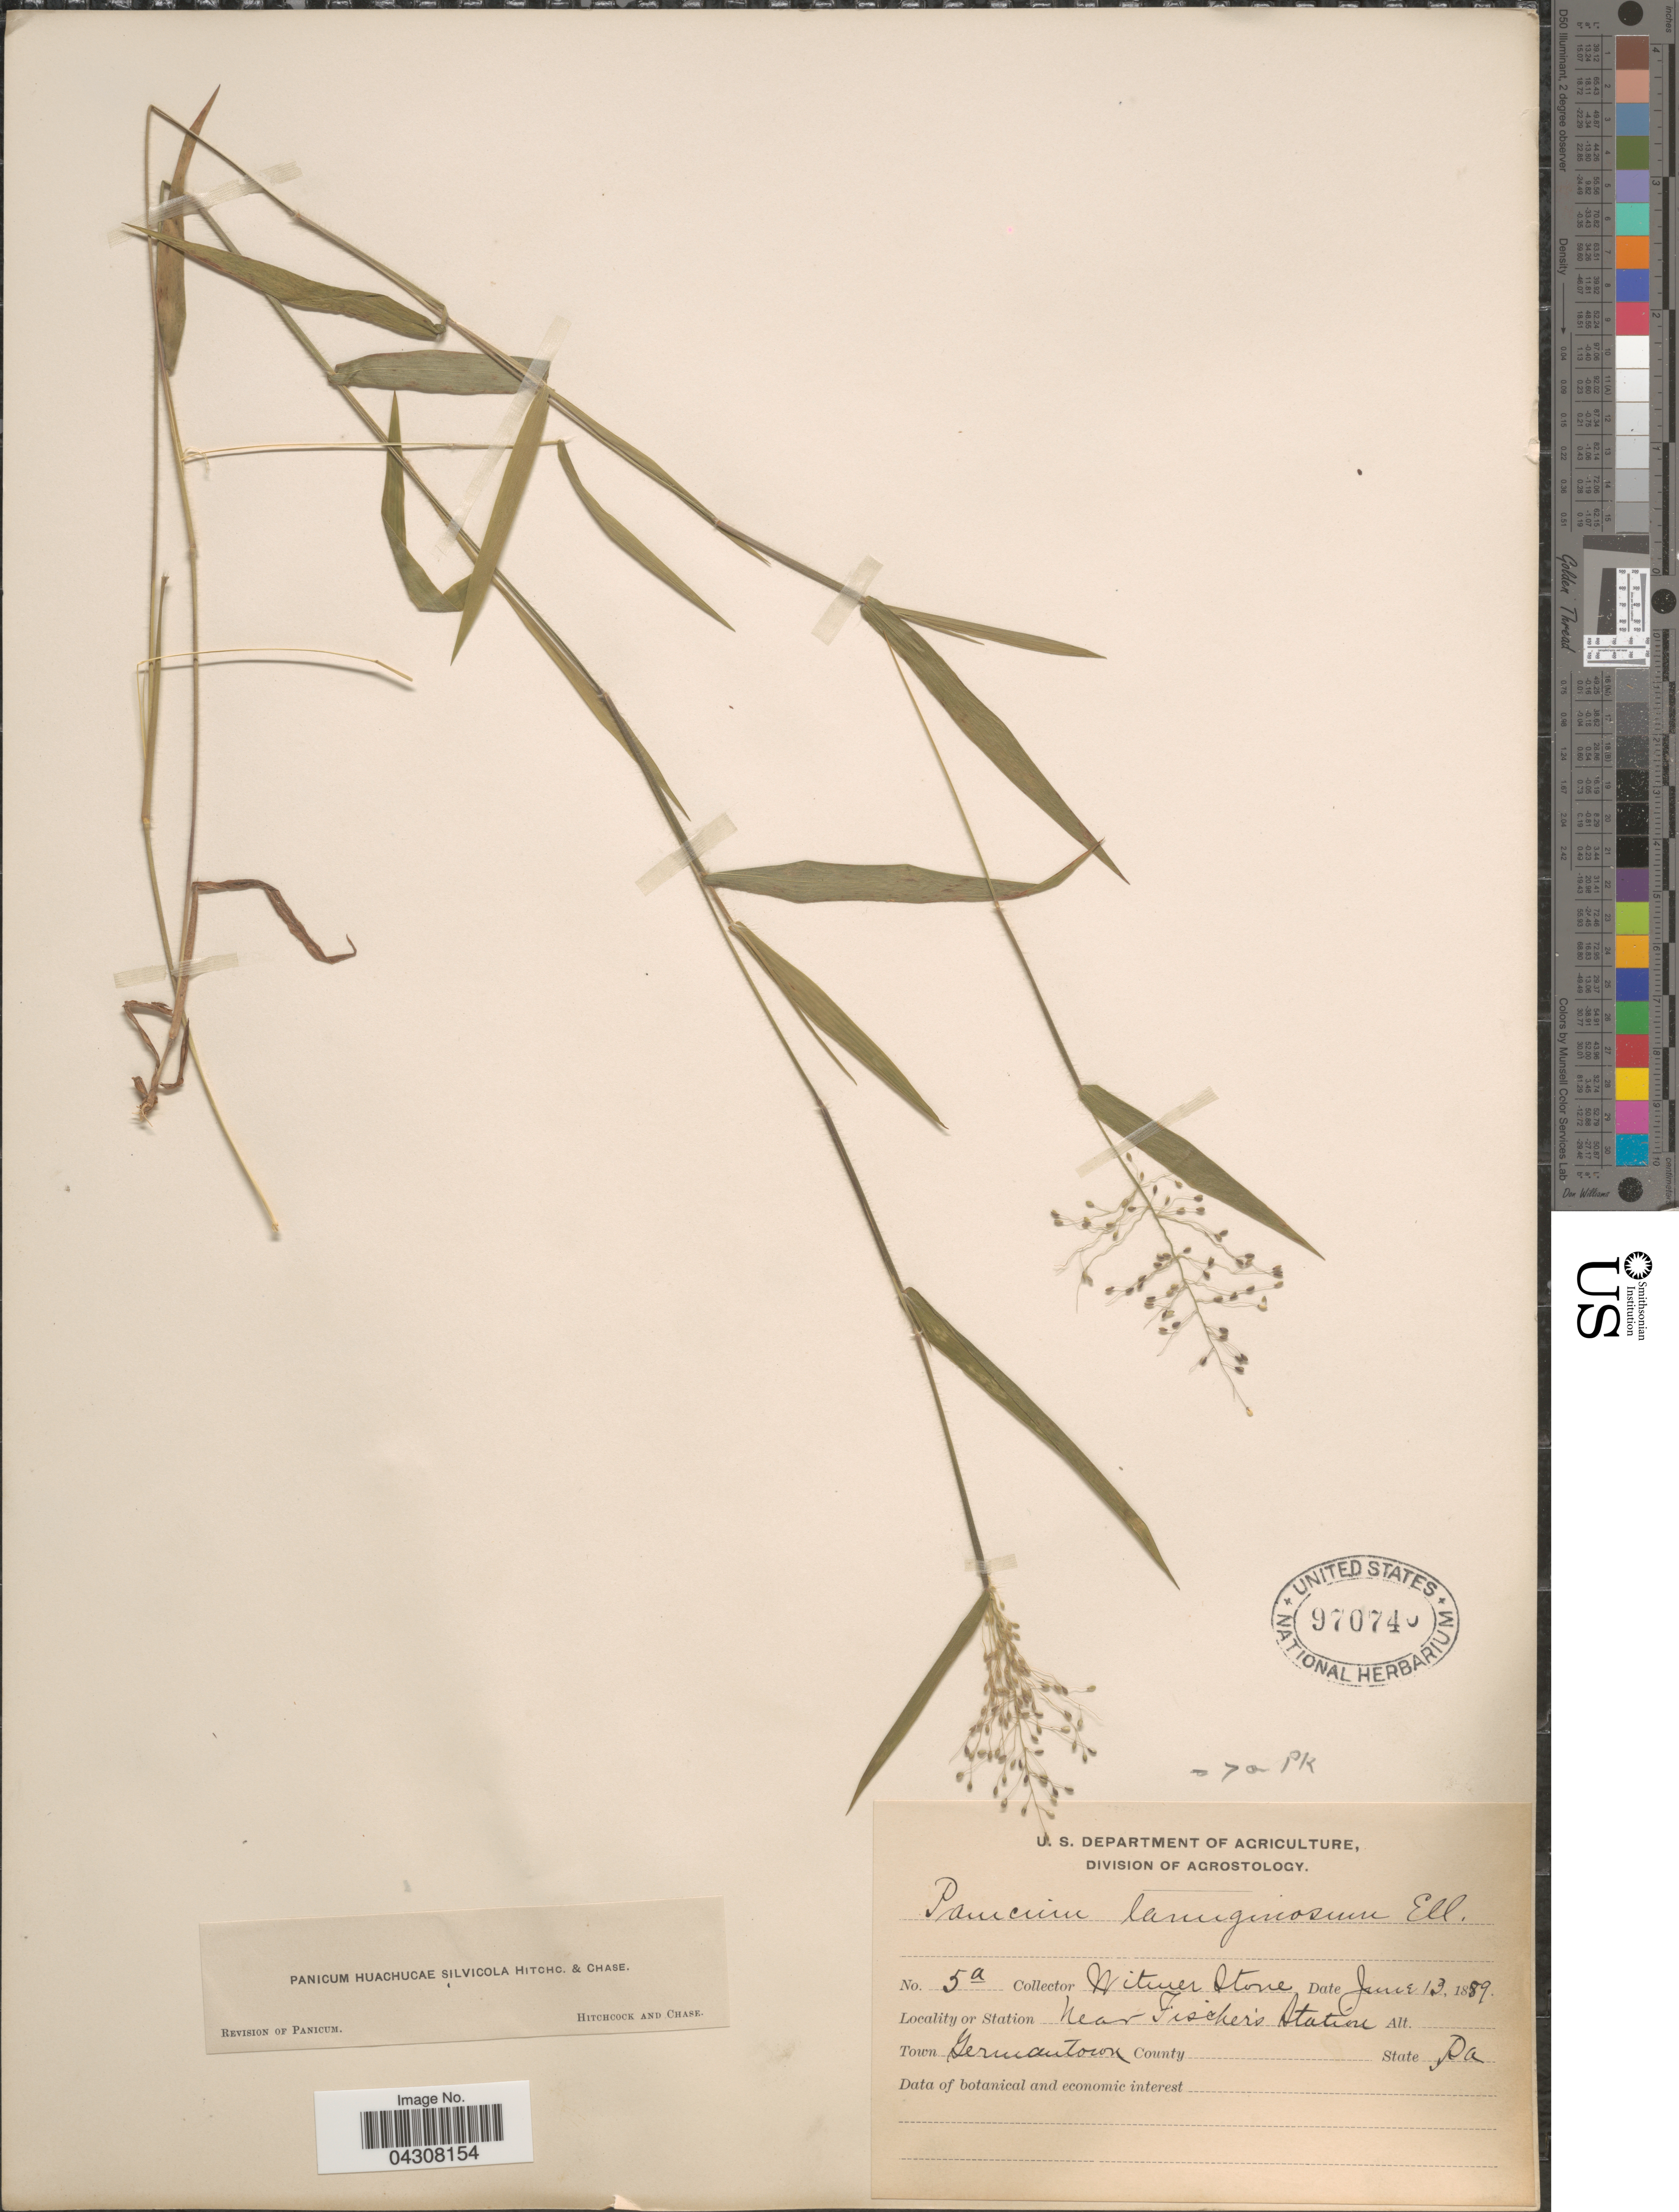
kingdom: Plantae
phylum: Tracheophyta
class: Liliopsida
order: Poales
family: Poaceae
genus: Dichanthelium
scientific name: Dichanthelium acuminatum var. acuminatum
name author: (Sw.) Gould & C.A. Clark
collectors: W. Stone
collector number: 5a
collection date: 1889-06-13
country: United States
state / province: Pennsylvania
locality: Near Fischer's Station. Germantown.